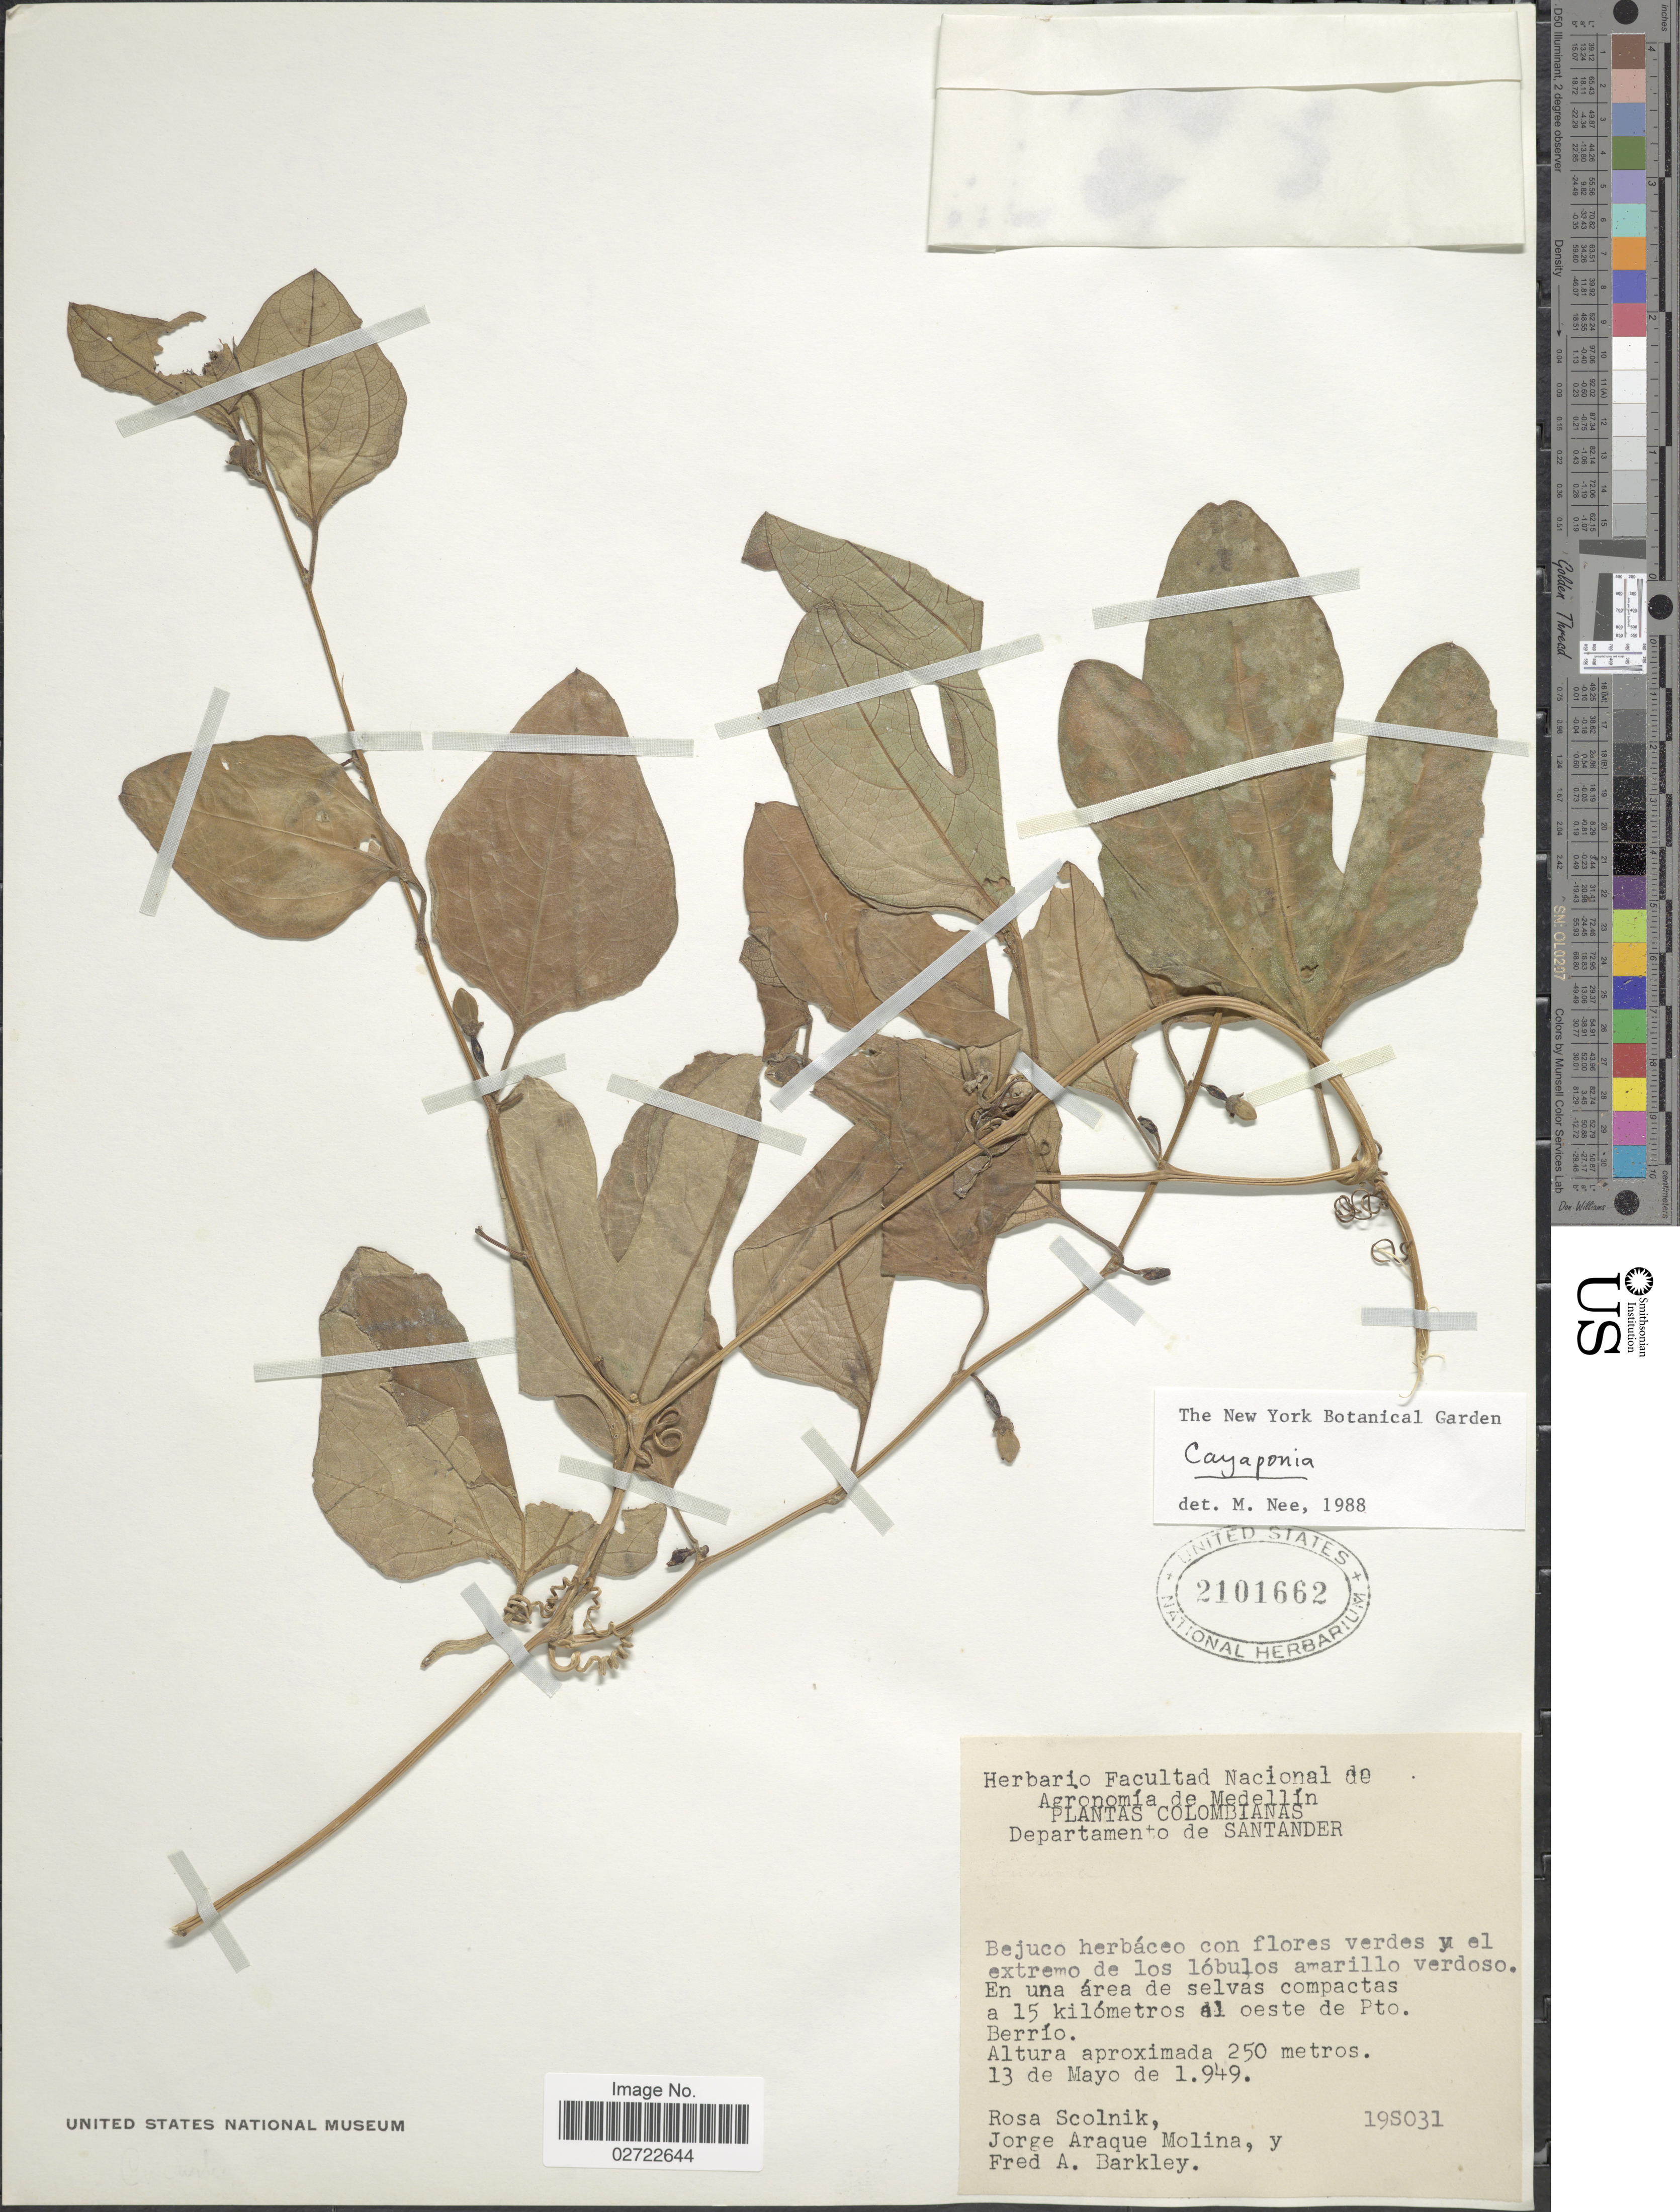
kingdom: Plantae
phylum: Tracheophyta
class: Magnoliopsida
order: Cucurbitales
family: Cucurbitaceae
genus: Cayaponia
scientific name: Cayaponia sp.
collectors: R. Scolnik, J. Araque Molina & F. A. Barkley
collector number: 19S031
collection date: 1949-05-13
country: Colombia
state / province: Santander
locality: Departamento de Santander. En una area de selvas compactas a 15 kilometros al oeste de Pto. Berrio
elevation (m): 250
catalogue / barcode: US 2101662